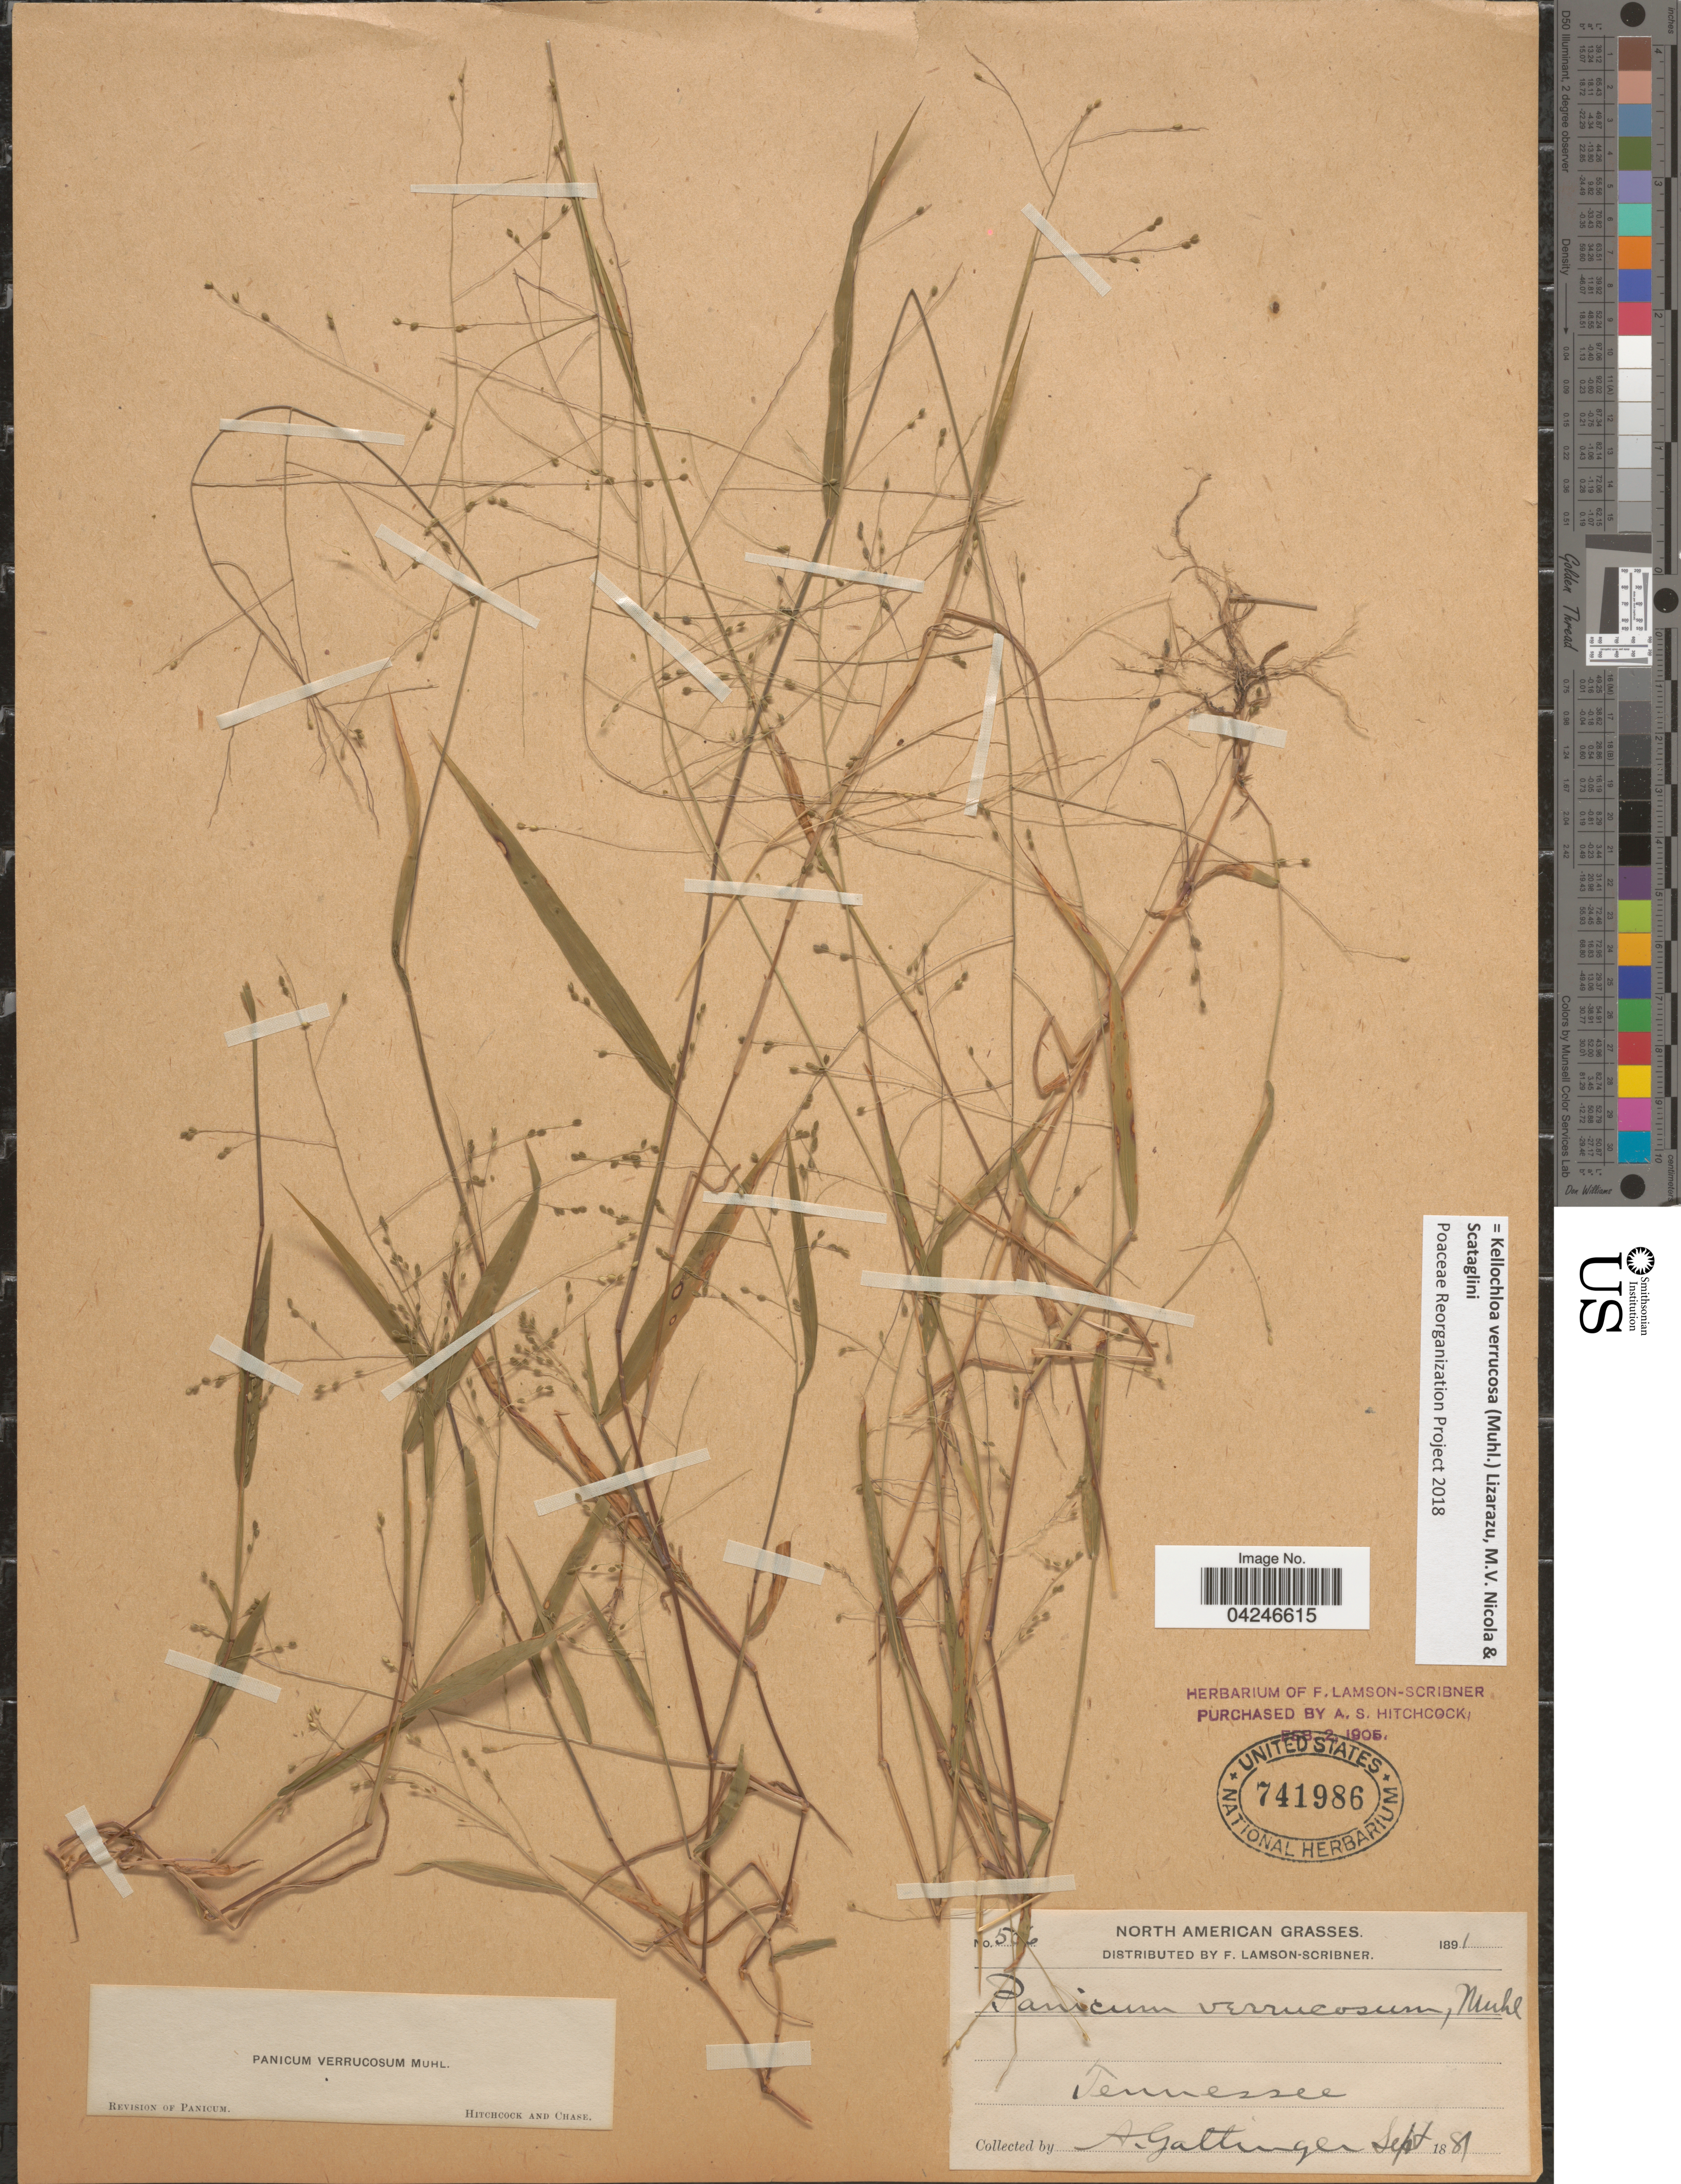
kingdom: Plantae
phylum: Tracheophyta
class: Liliopsida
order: Poales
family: Poaceae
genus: Kellochloa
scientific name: Kellochloa verrucosa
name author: (Muhl.) Lizarazu et al.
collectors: A. Gattinger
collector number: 506*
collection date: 1881-09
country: United States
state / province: Tennessee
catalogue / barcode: US 741986